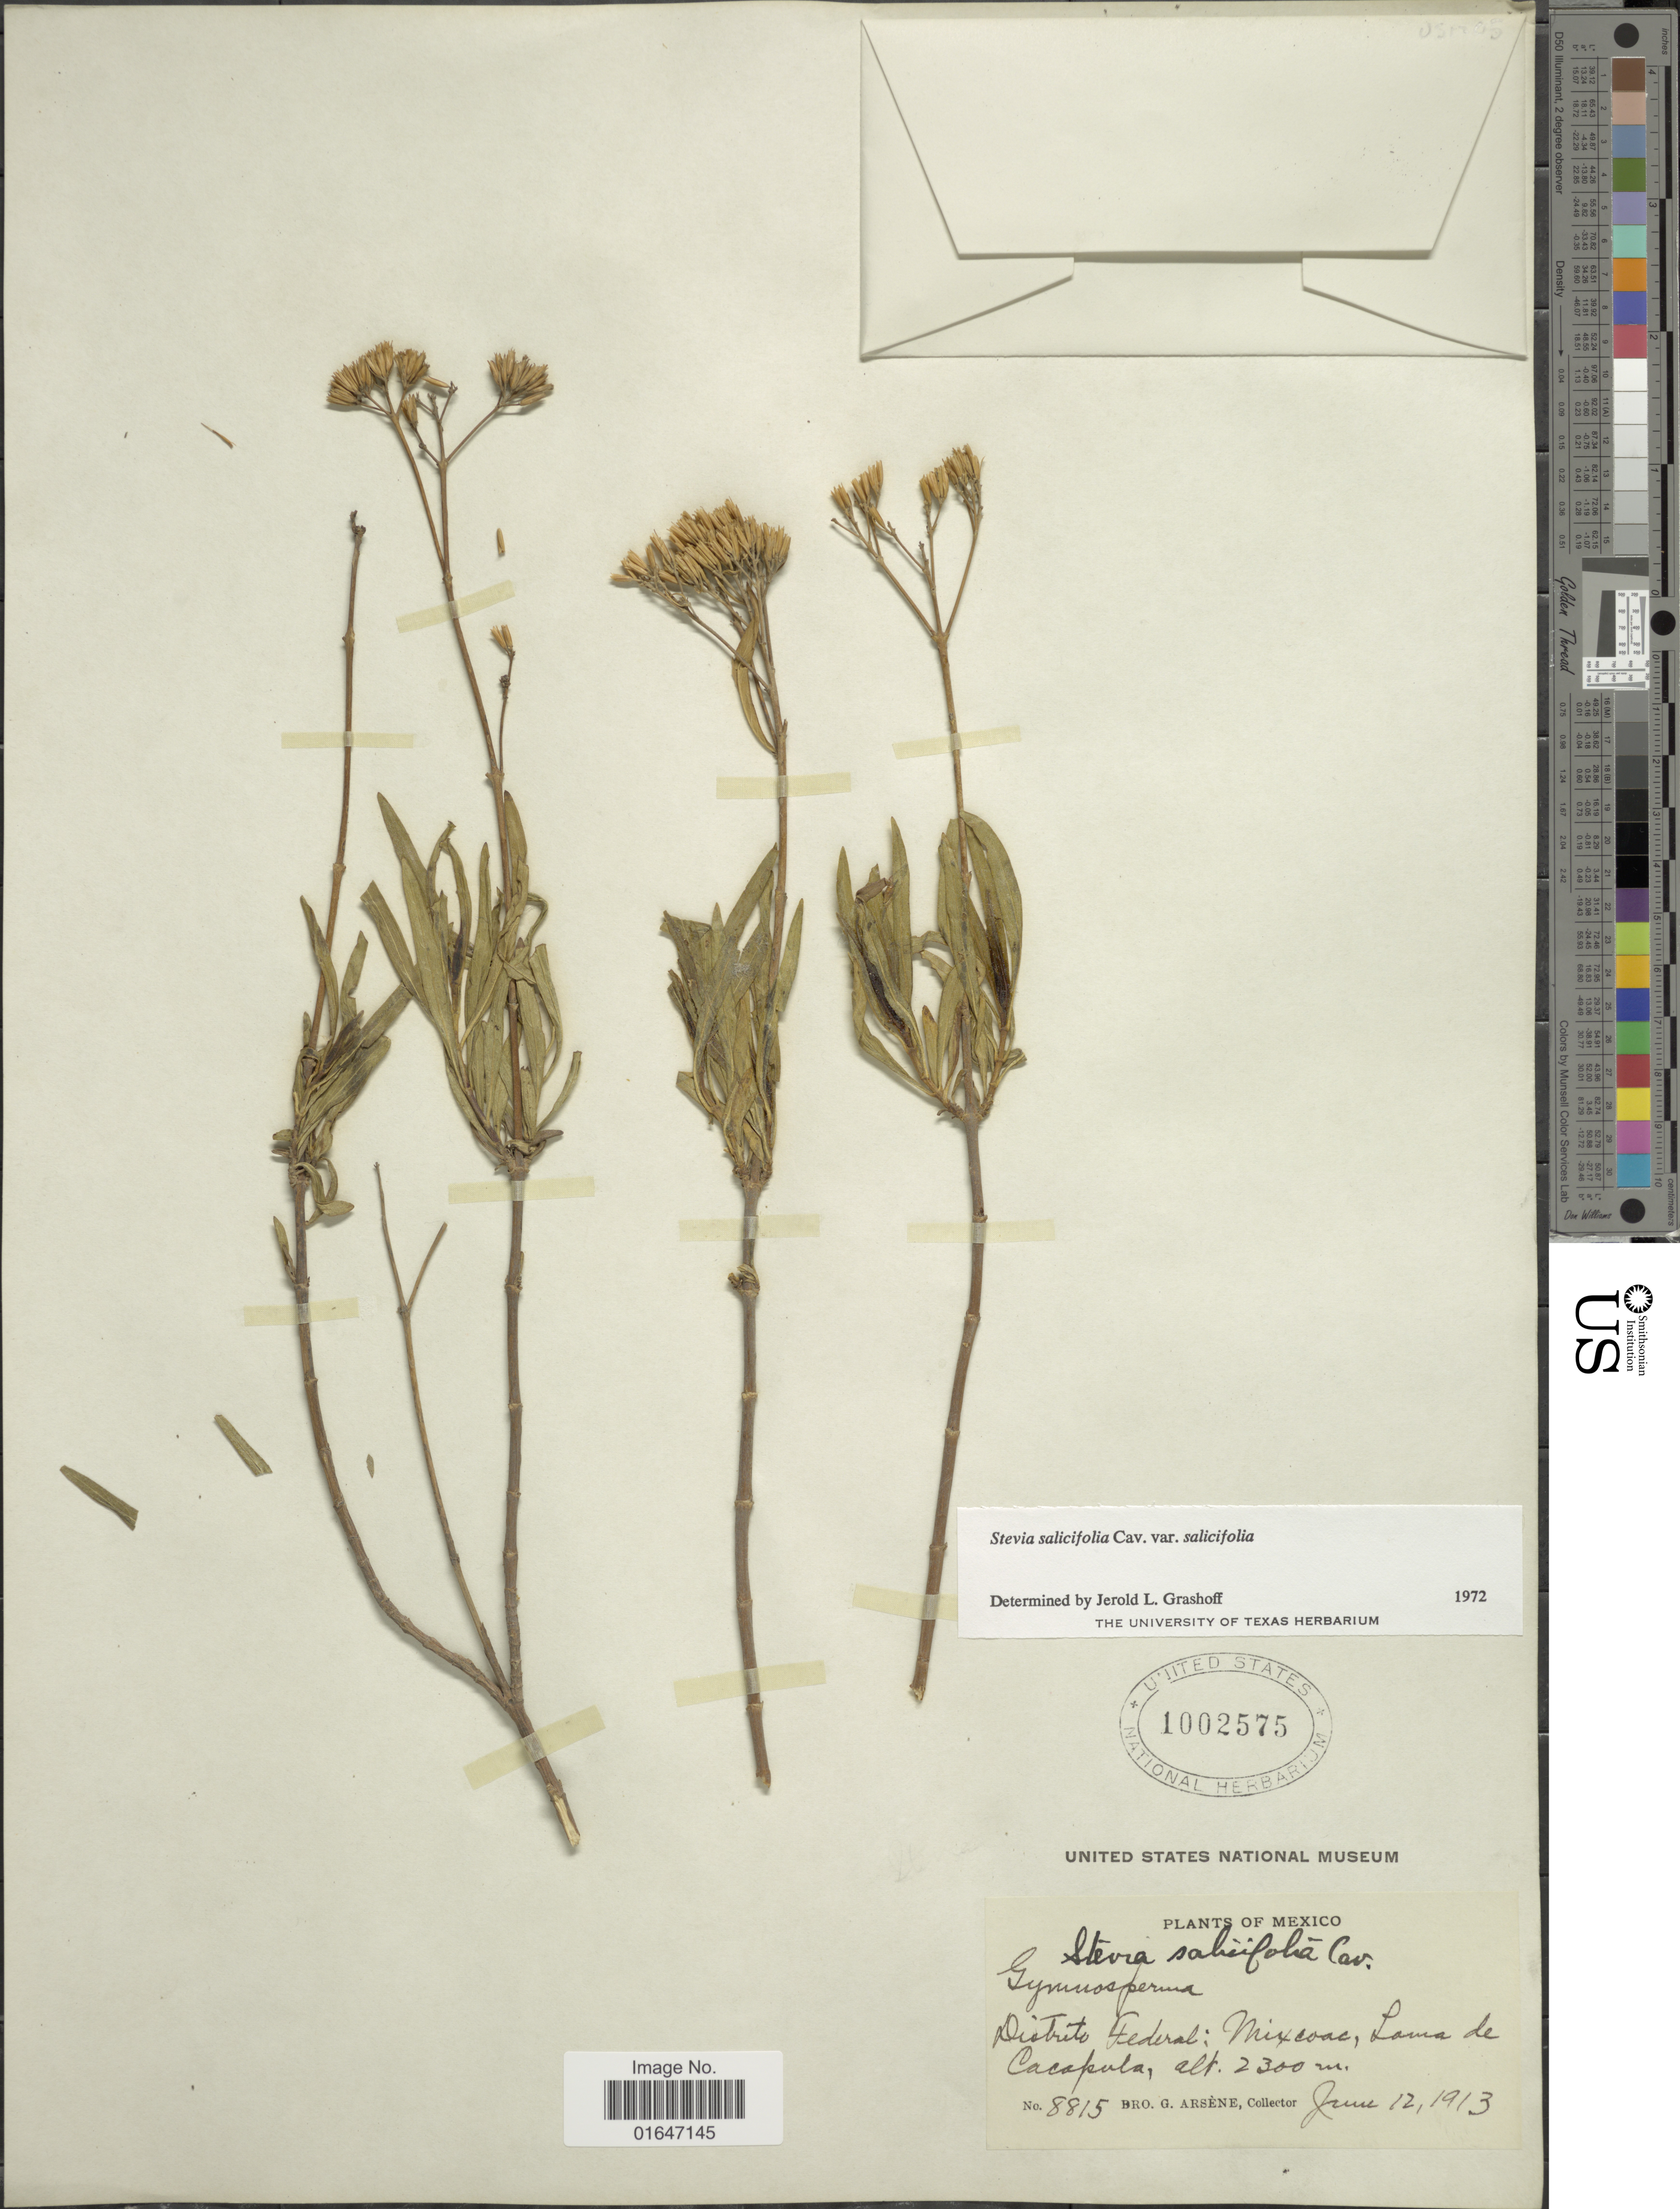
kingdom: Plantae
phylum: Tracheophyta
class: Magnoliopsida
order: Asterales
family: Asteraceae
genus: Stevia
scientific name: Stevia salicifolia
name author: Cav.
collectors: Bro. G. Arsène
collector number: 8815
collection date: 1913-06-12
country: Mexico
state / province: Distrito Federal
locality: Loma de Cacapula.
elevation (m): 2300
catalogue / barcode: US 1002575